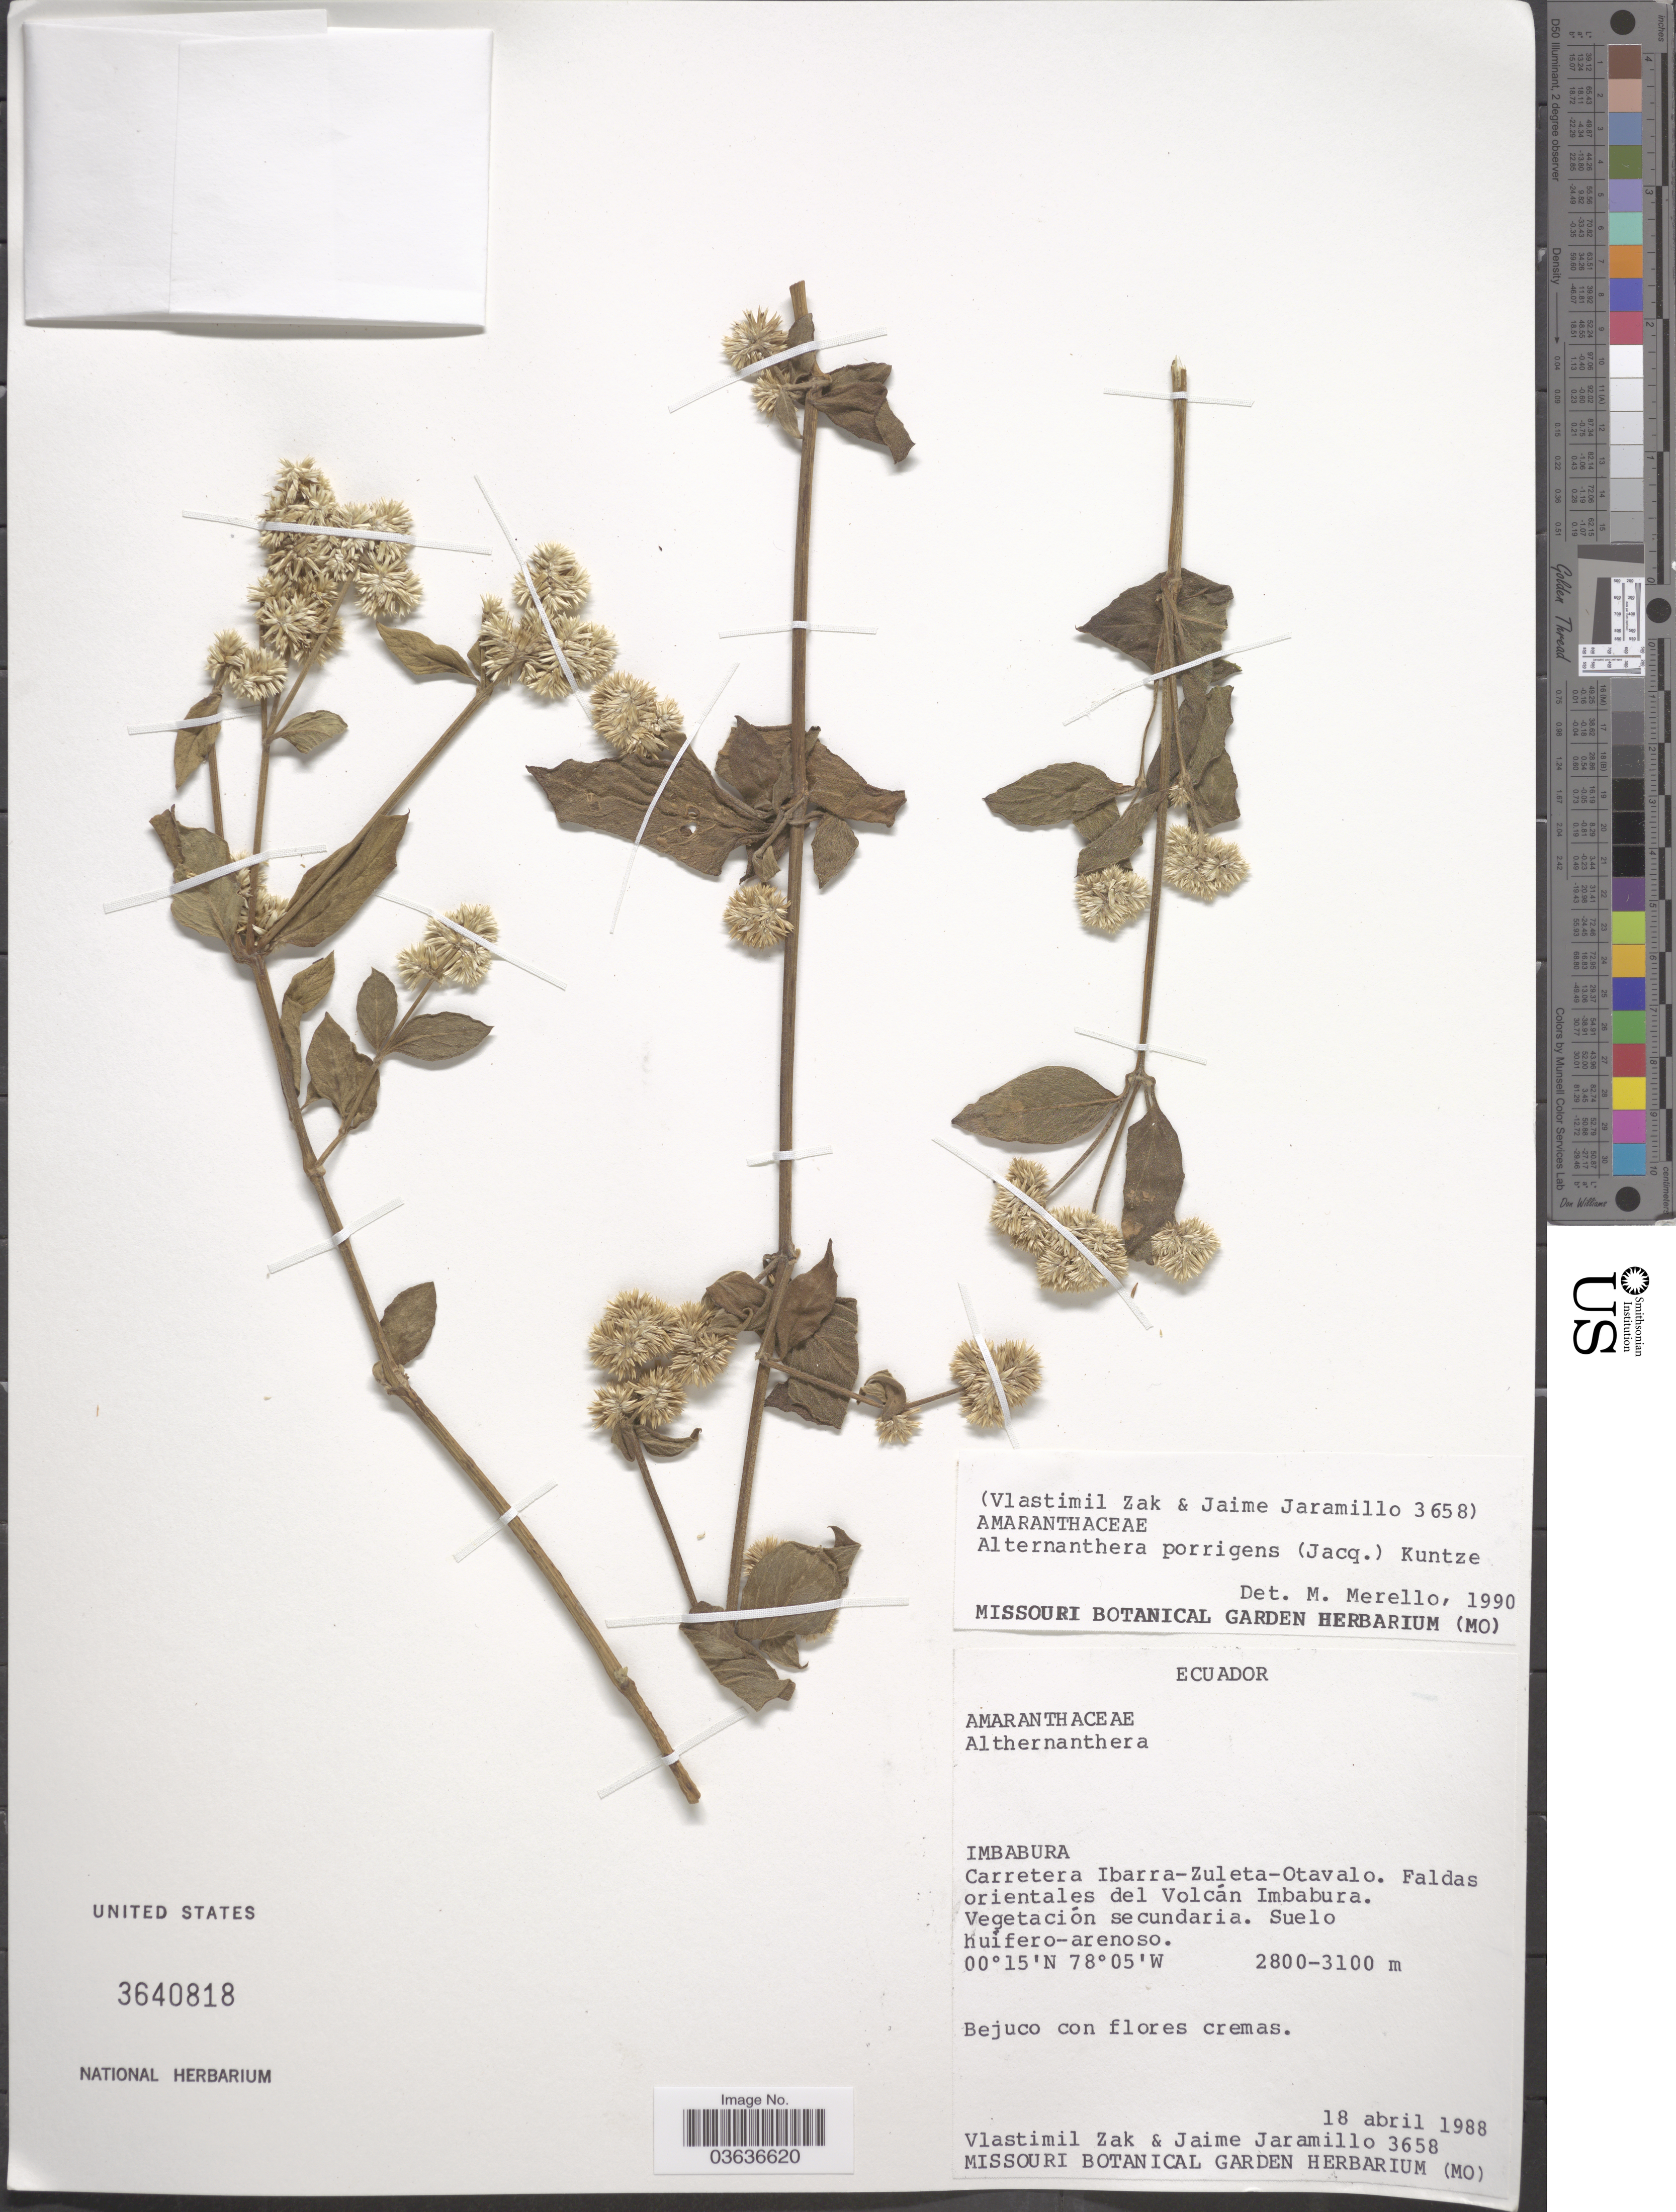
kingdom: Plantae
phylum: Tracheophyta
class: Magnoliopsida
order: Caryophyllales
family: Amaranthaceae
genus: Alternanthera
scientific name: Alternanthera porrigens var. porrigens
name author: (Jacq.) Kuntze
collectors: V. Zak & J. Jaramillo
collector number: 3658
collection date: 1988-04-18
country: Ecuador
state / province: Imbabura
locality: Carretera Ibarra-Zuleta-Otavalo. Faldas orientales del Volcán Imbabura.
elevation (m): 2800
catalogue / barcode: US 3640818